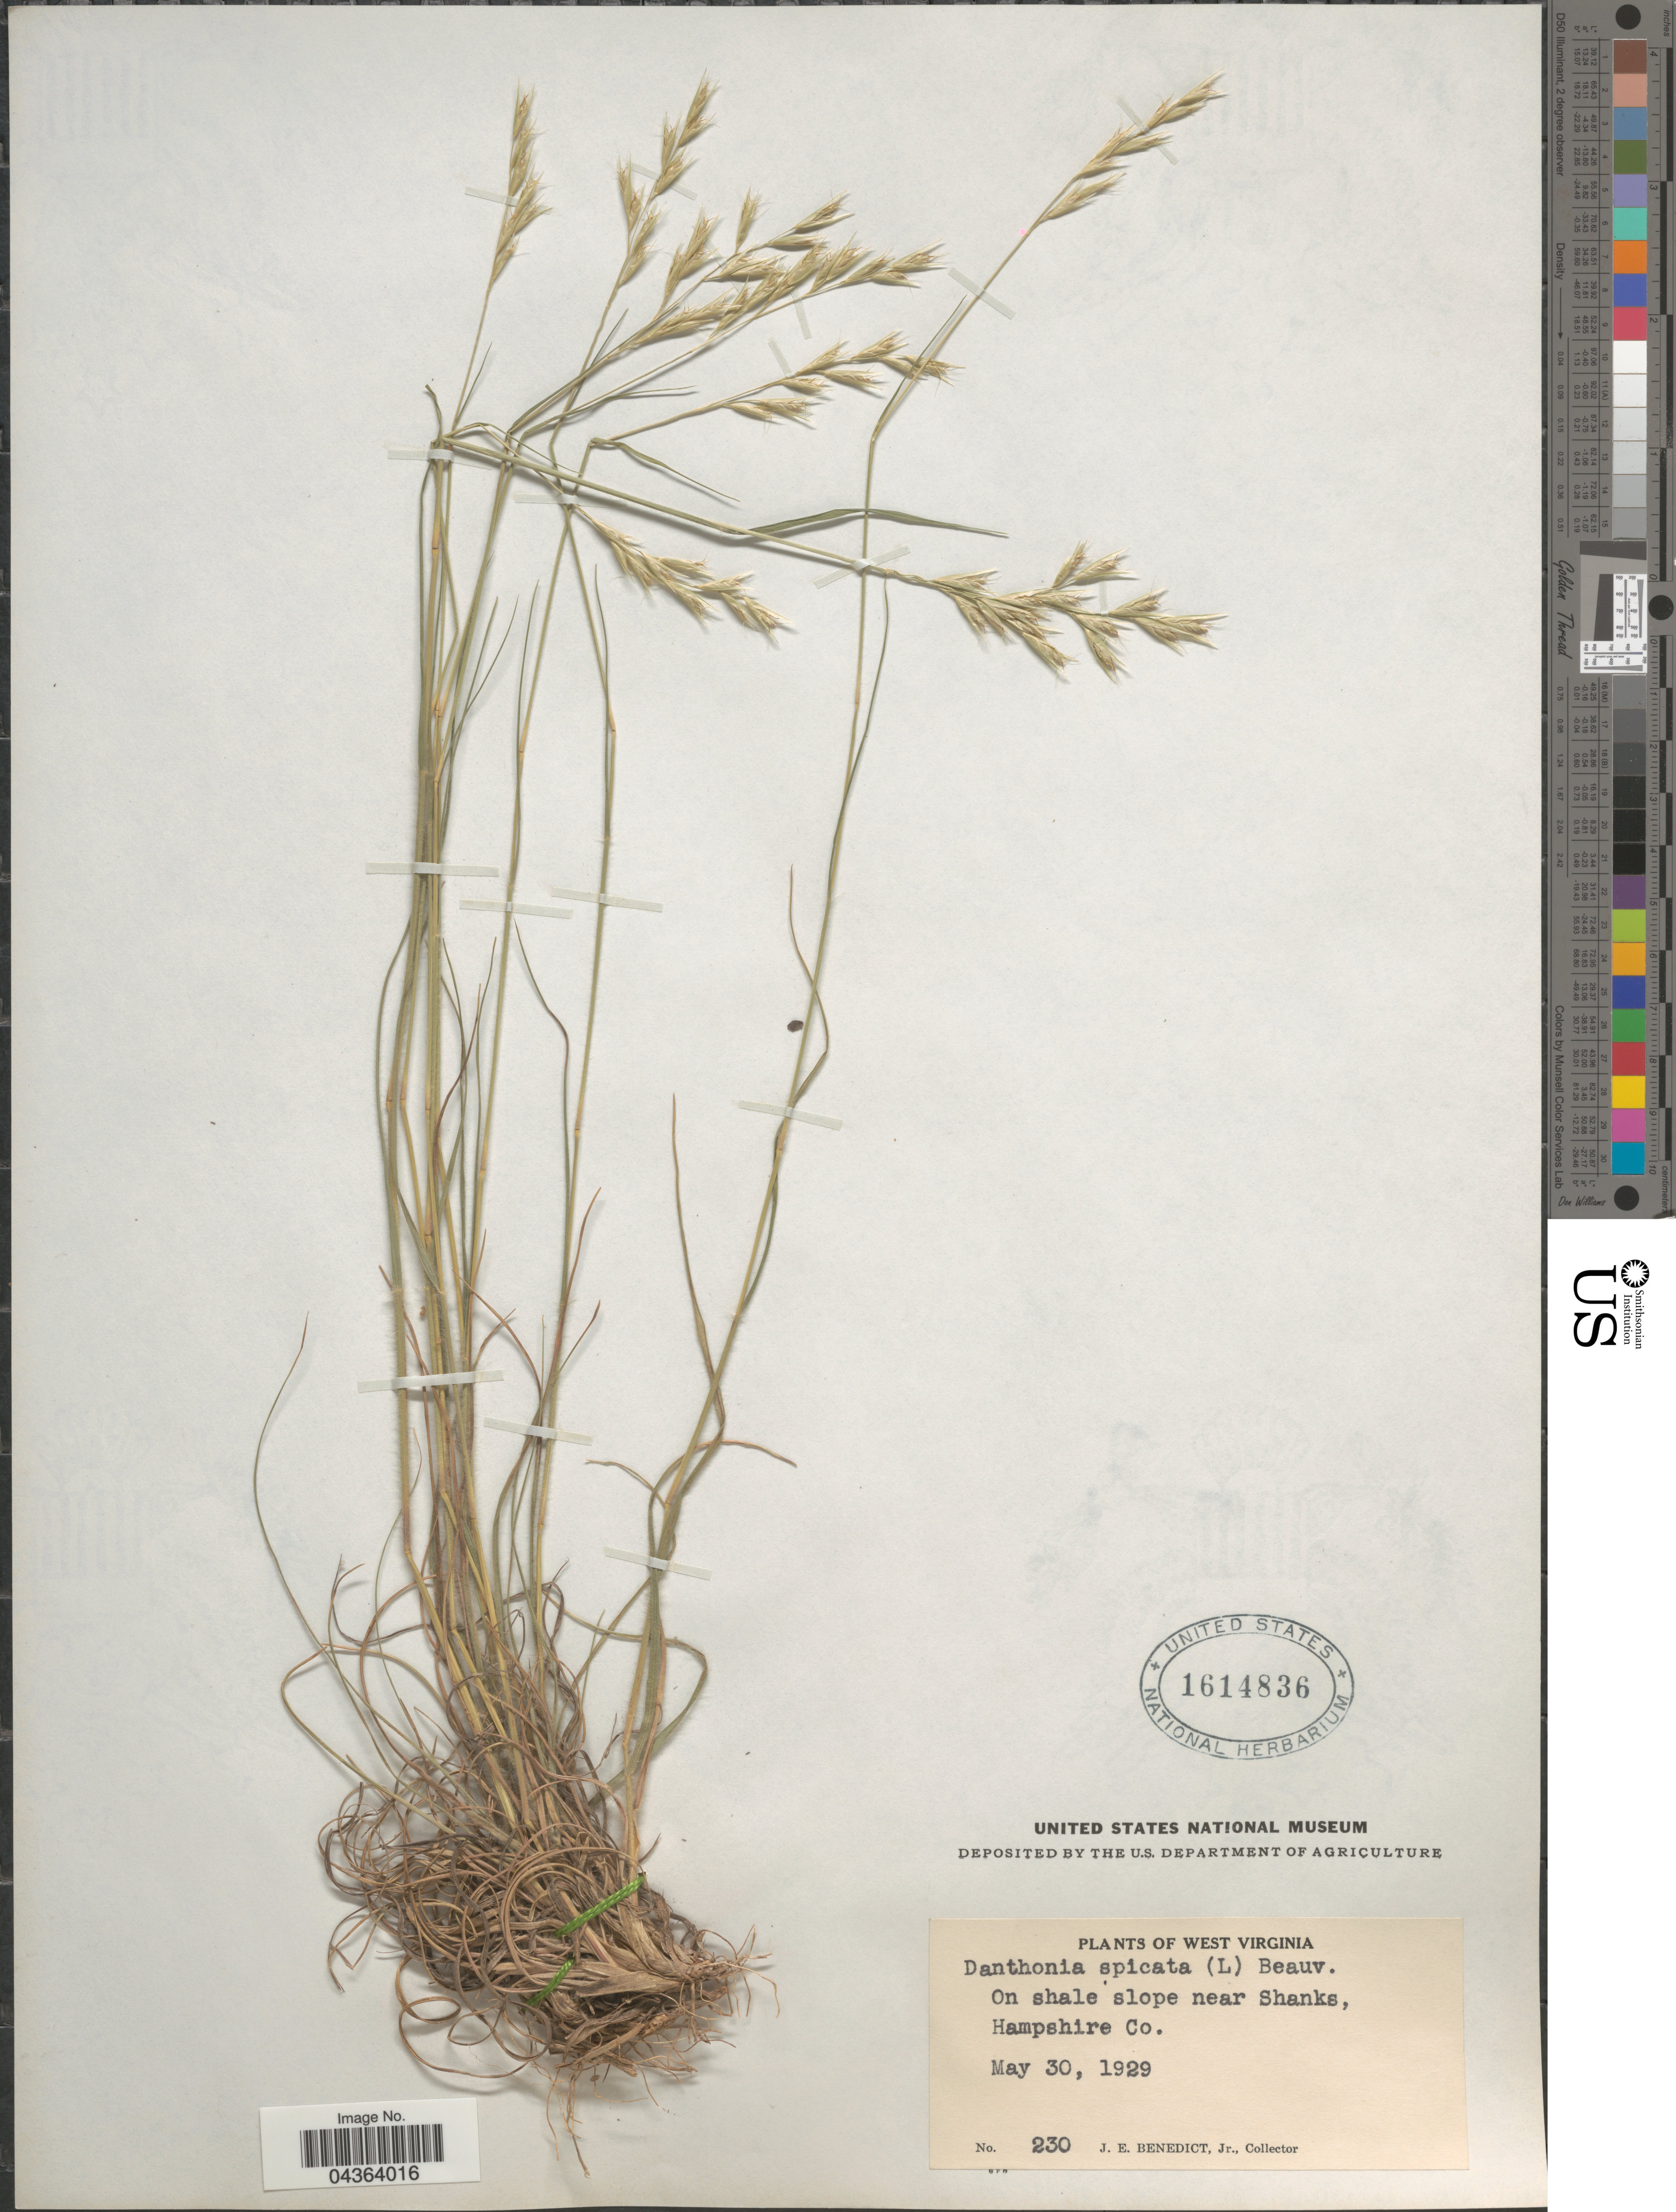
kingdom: Plantae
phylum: Tracheophyta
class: Liliopsida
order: Poales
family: Poaceae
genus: Danthonia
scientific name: Danthonia spicata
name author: (L.) P. Beauv. ex Roem. & Schult.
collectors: J. Benedict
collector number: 230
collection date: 1929-05-30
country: United States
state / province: West Virginia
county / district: Hampshire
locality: On shale slope near Shanks, Hampshire Co.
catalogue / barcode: US 1614836